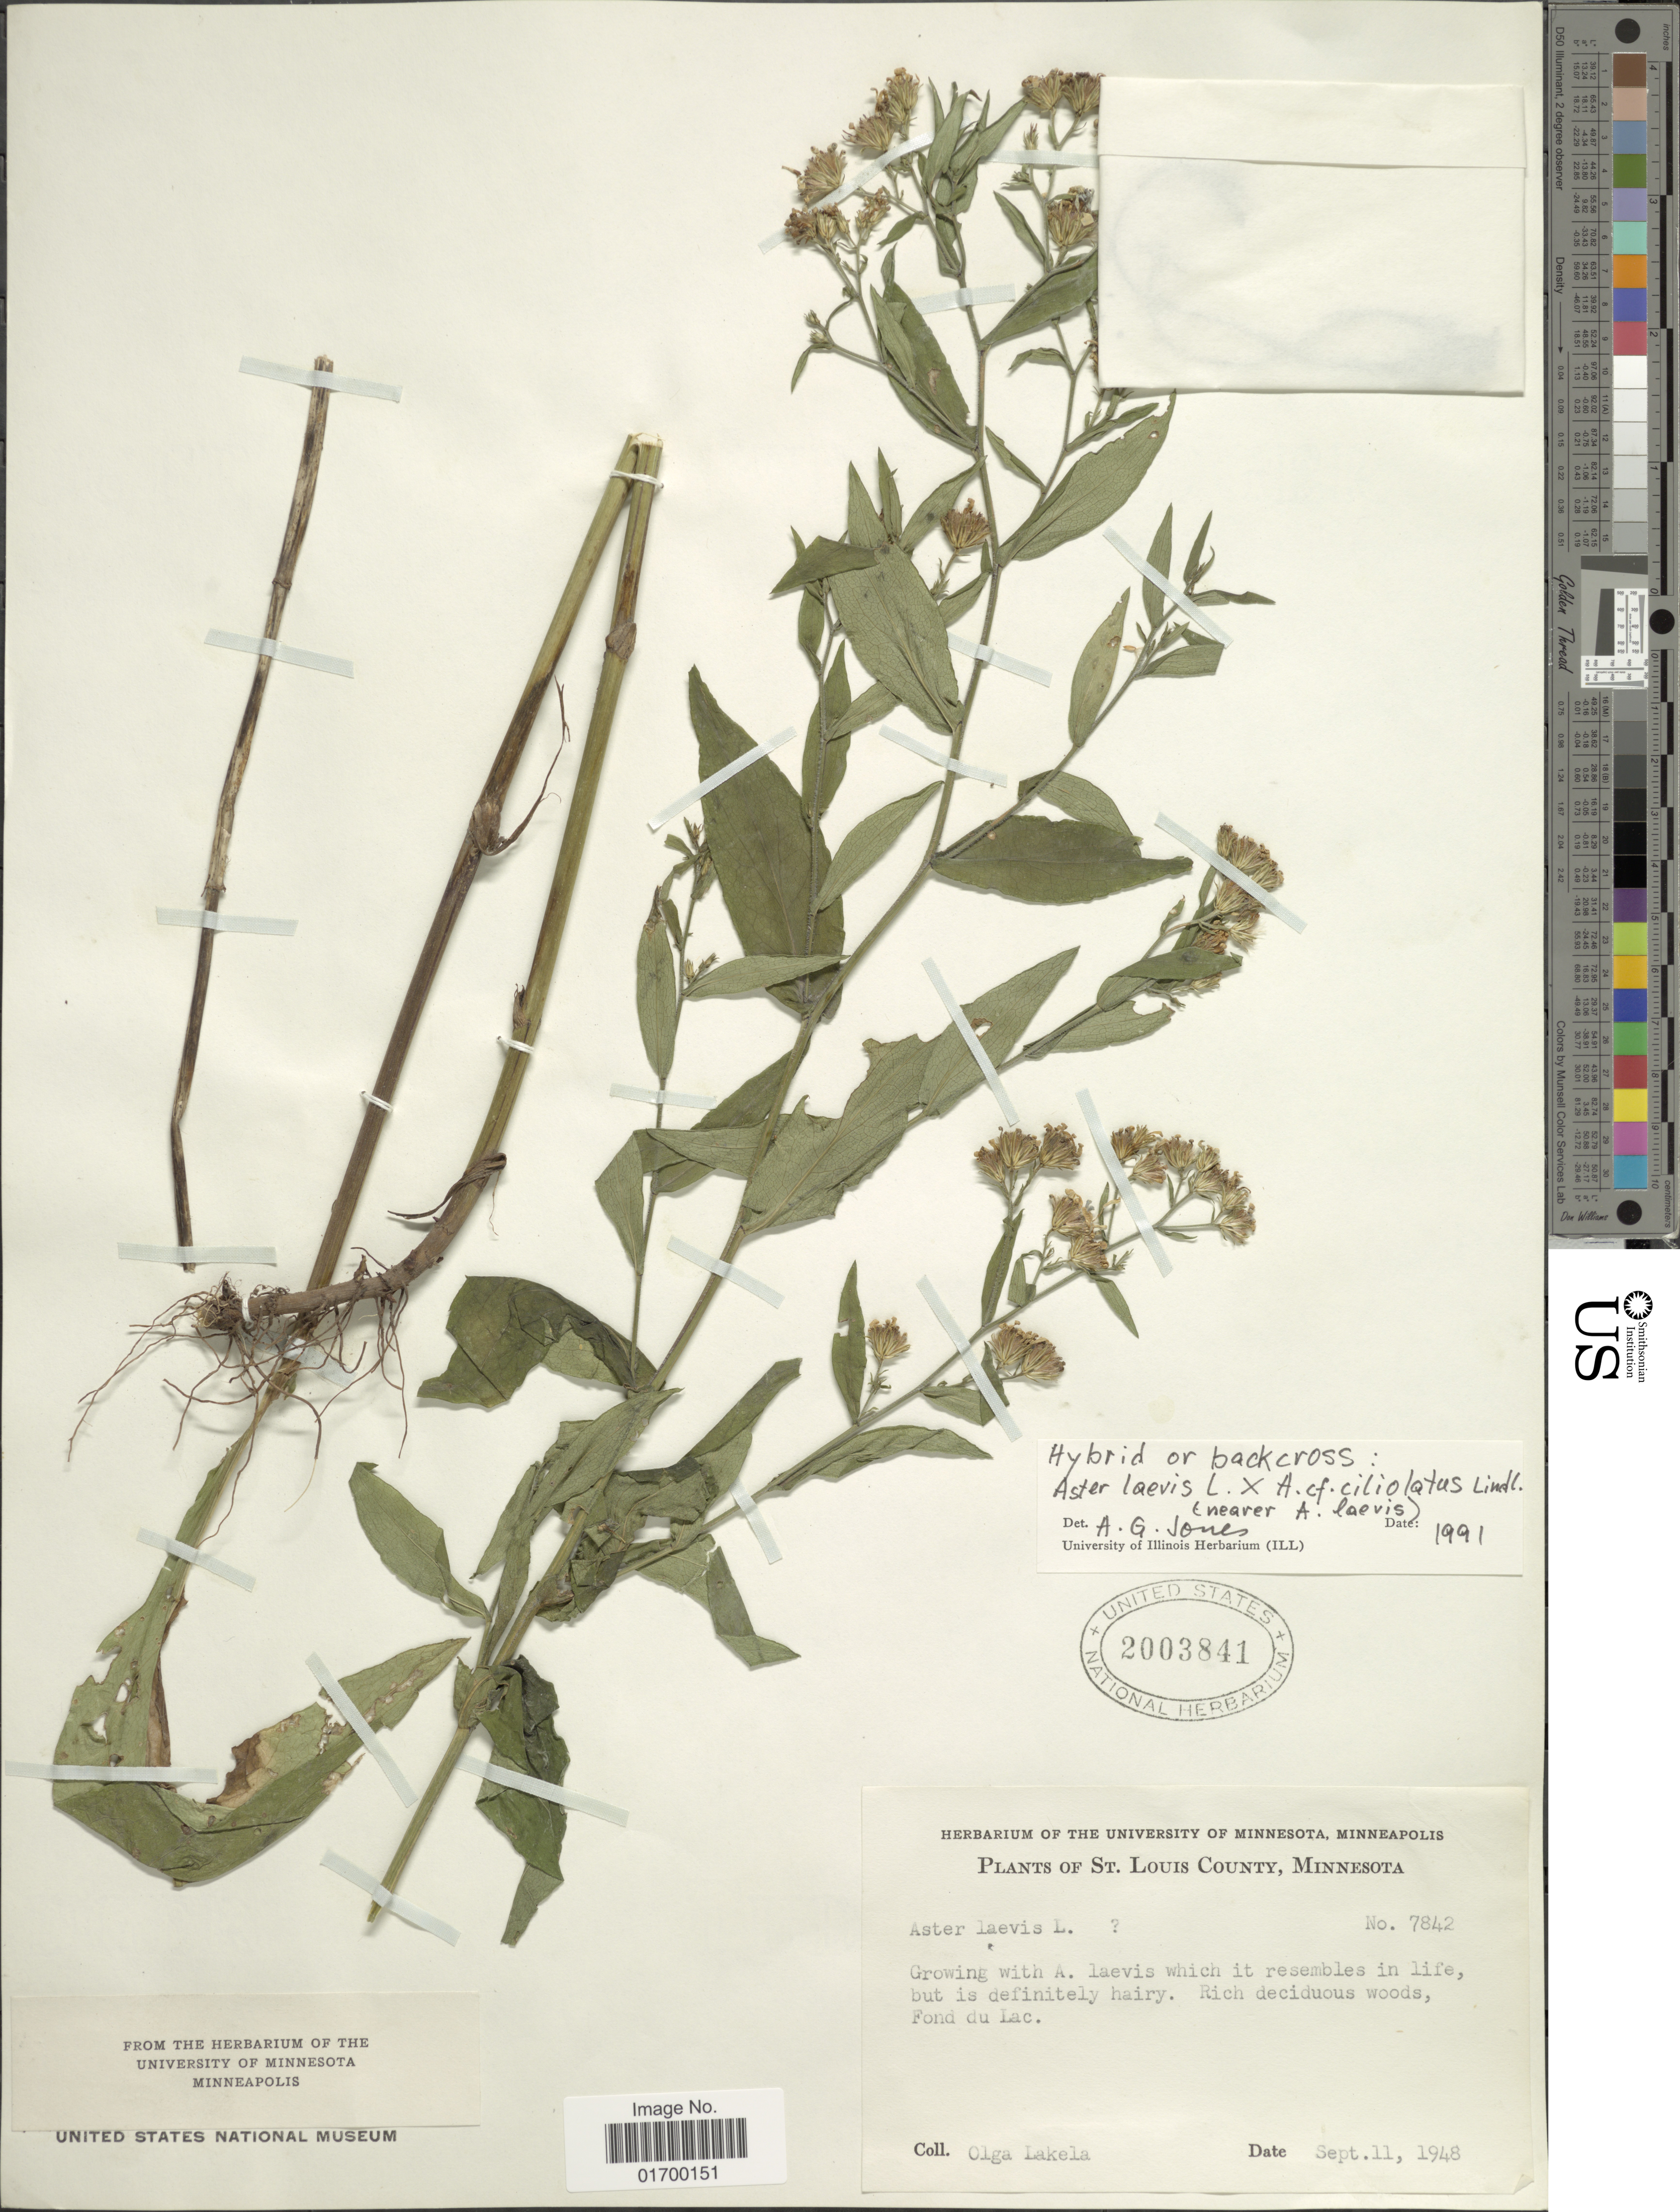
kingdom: Plantae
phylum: Tracheophyta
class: Magnoliopsida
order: Asterales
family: Asteraceae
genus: Symphyotrichum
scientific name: Symphyotrichum laeve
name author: (L.) Á. Löve & D. Löve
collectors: O. K. Lakela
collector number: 7842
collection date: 1948-09-11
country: United States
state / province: Minnesota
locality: St. Louis County, Fond du Lac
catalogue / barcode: US 2003841